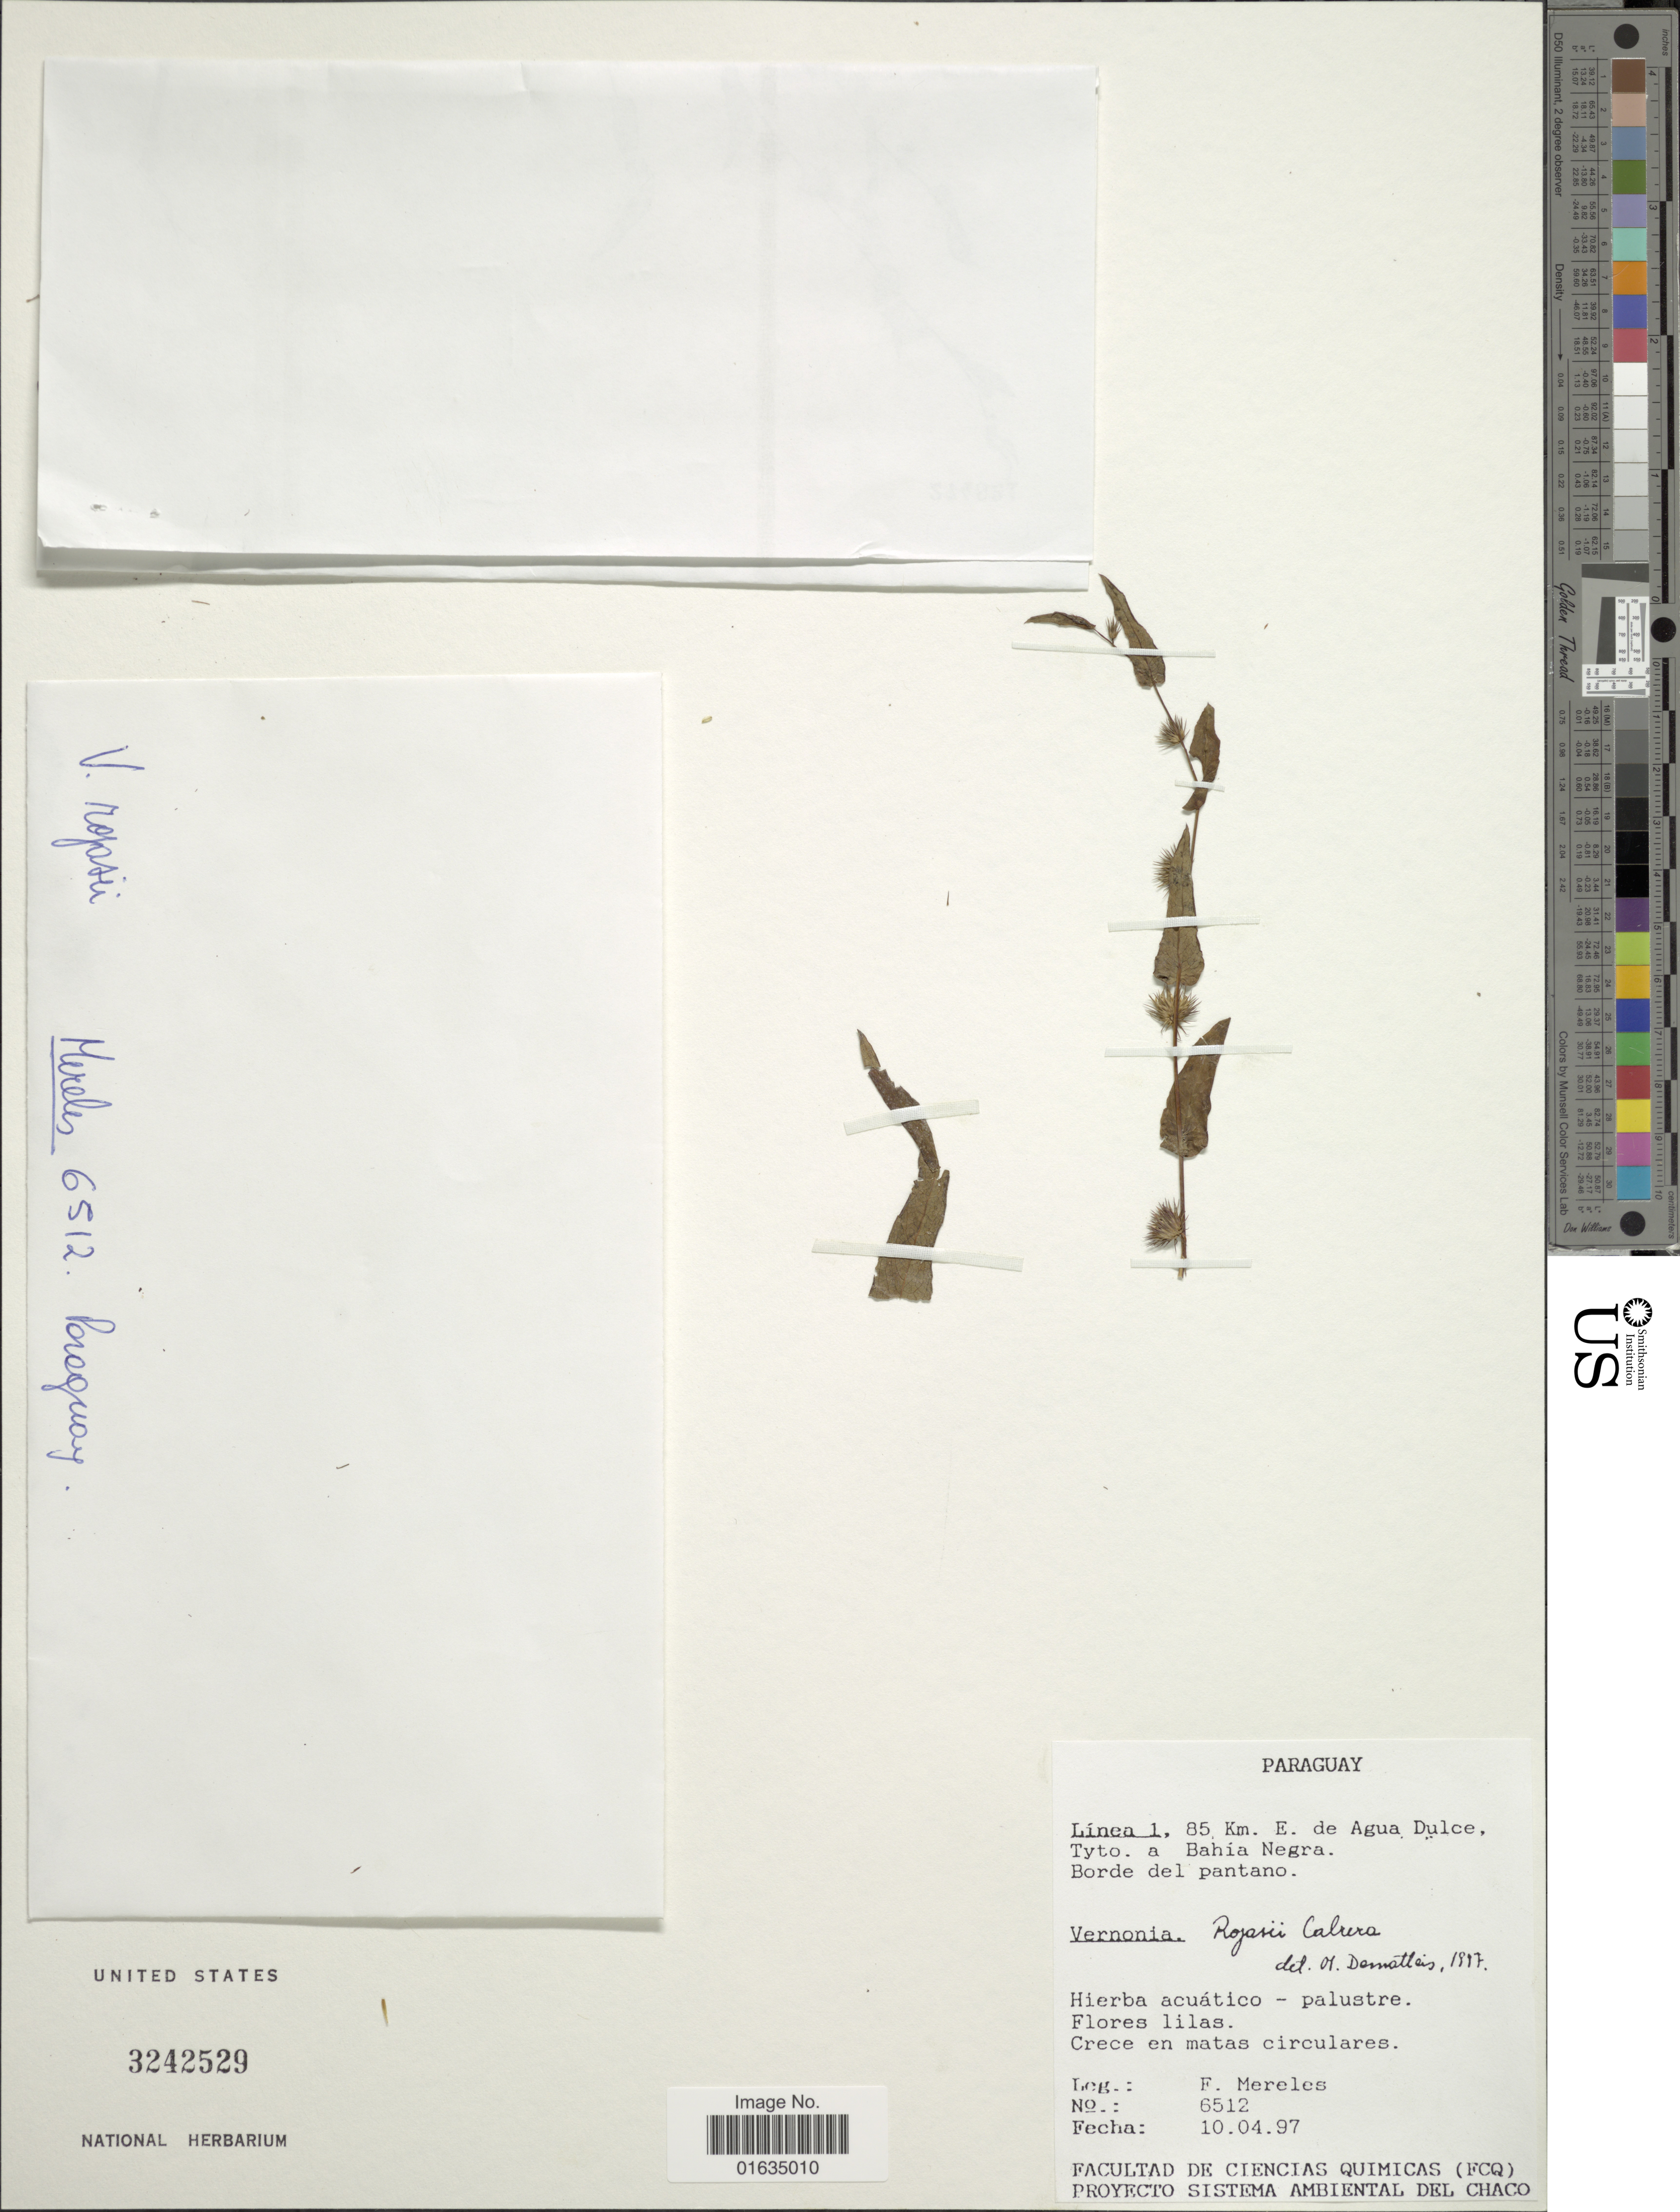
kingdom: Plantae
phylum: Tracheophyta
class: Magnoliopsida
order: Asterales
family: Asteraceae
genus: Mesanthophora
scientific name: Mesanthophora rojasii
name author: (Cabrera) H. Rob.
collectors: F. Mereles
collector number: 6512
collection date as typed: Transcribed d/m/y: 10/4/97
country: Paraguay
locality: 85 km E de Agua Dulce, Tyto a Bahia Negra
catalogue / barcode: US 3242529